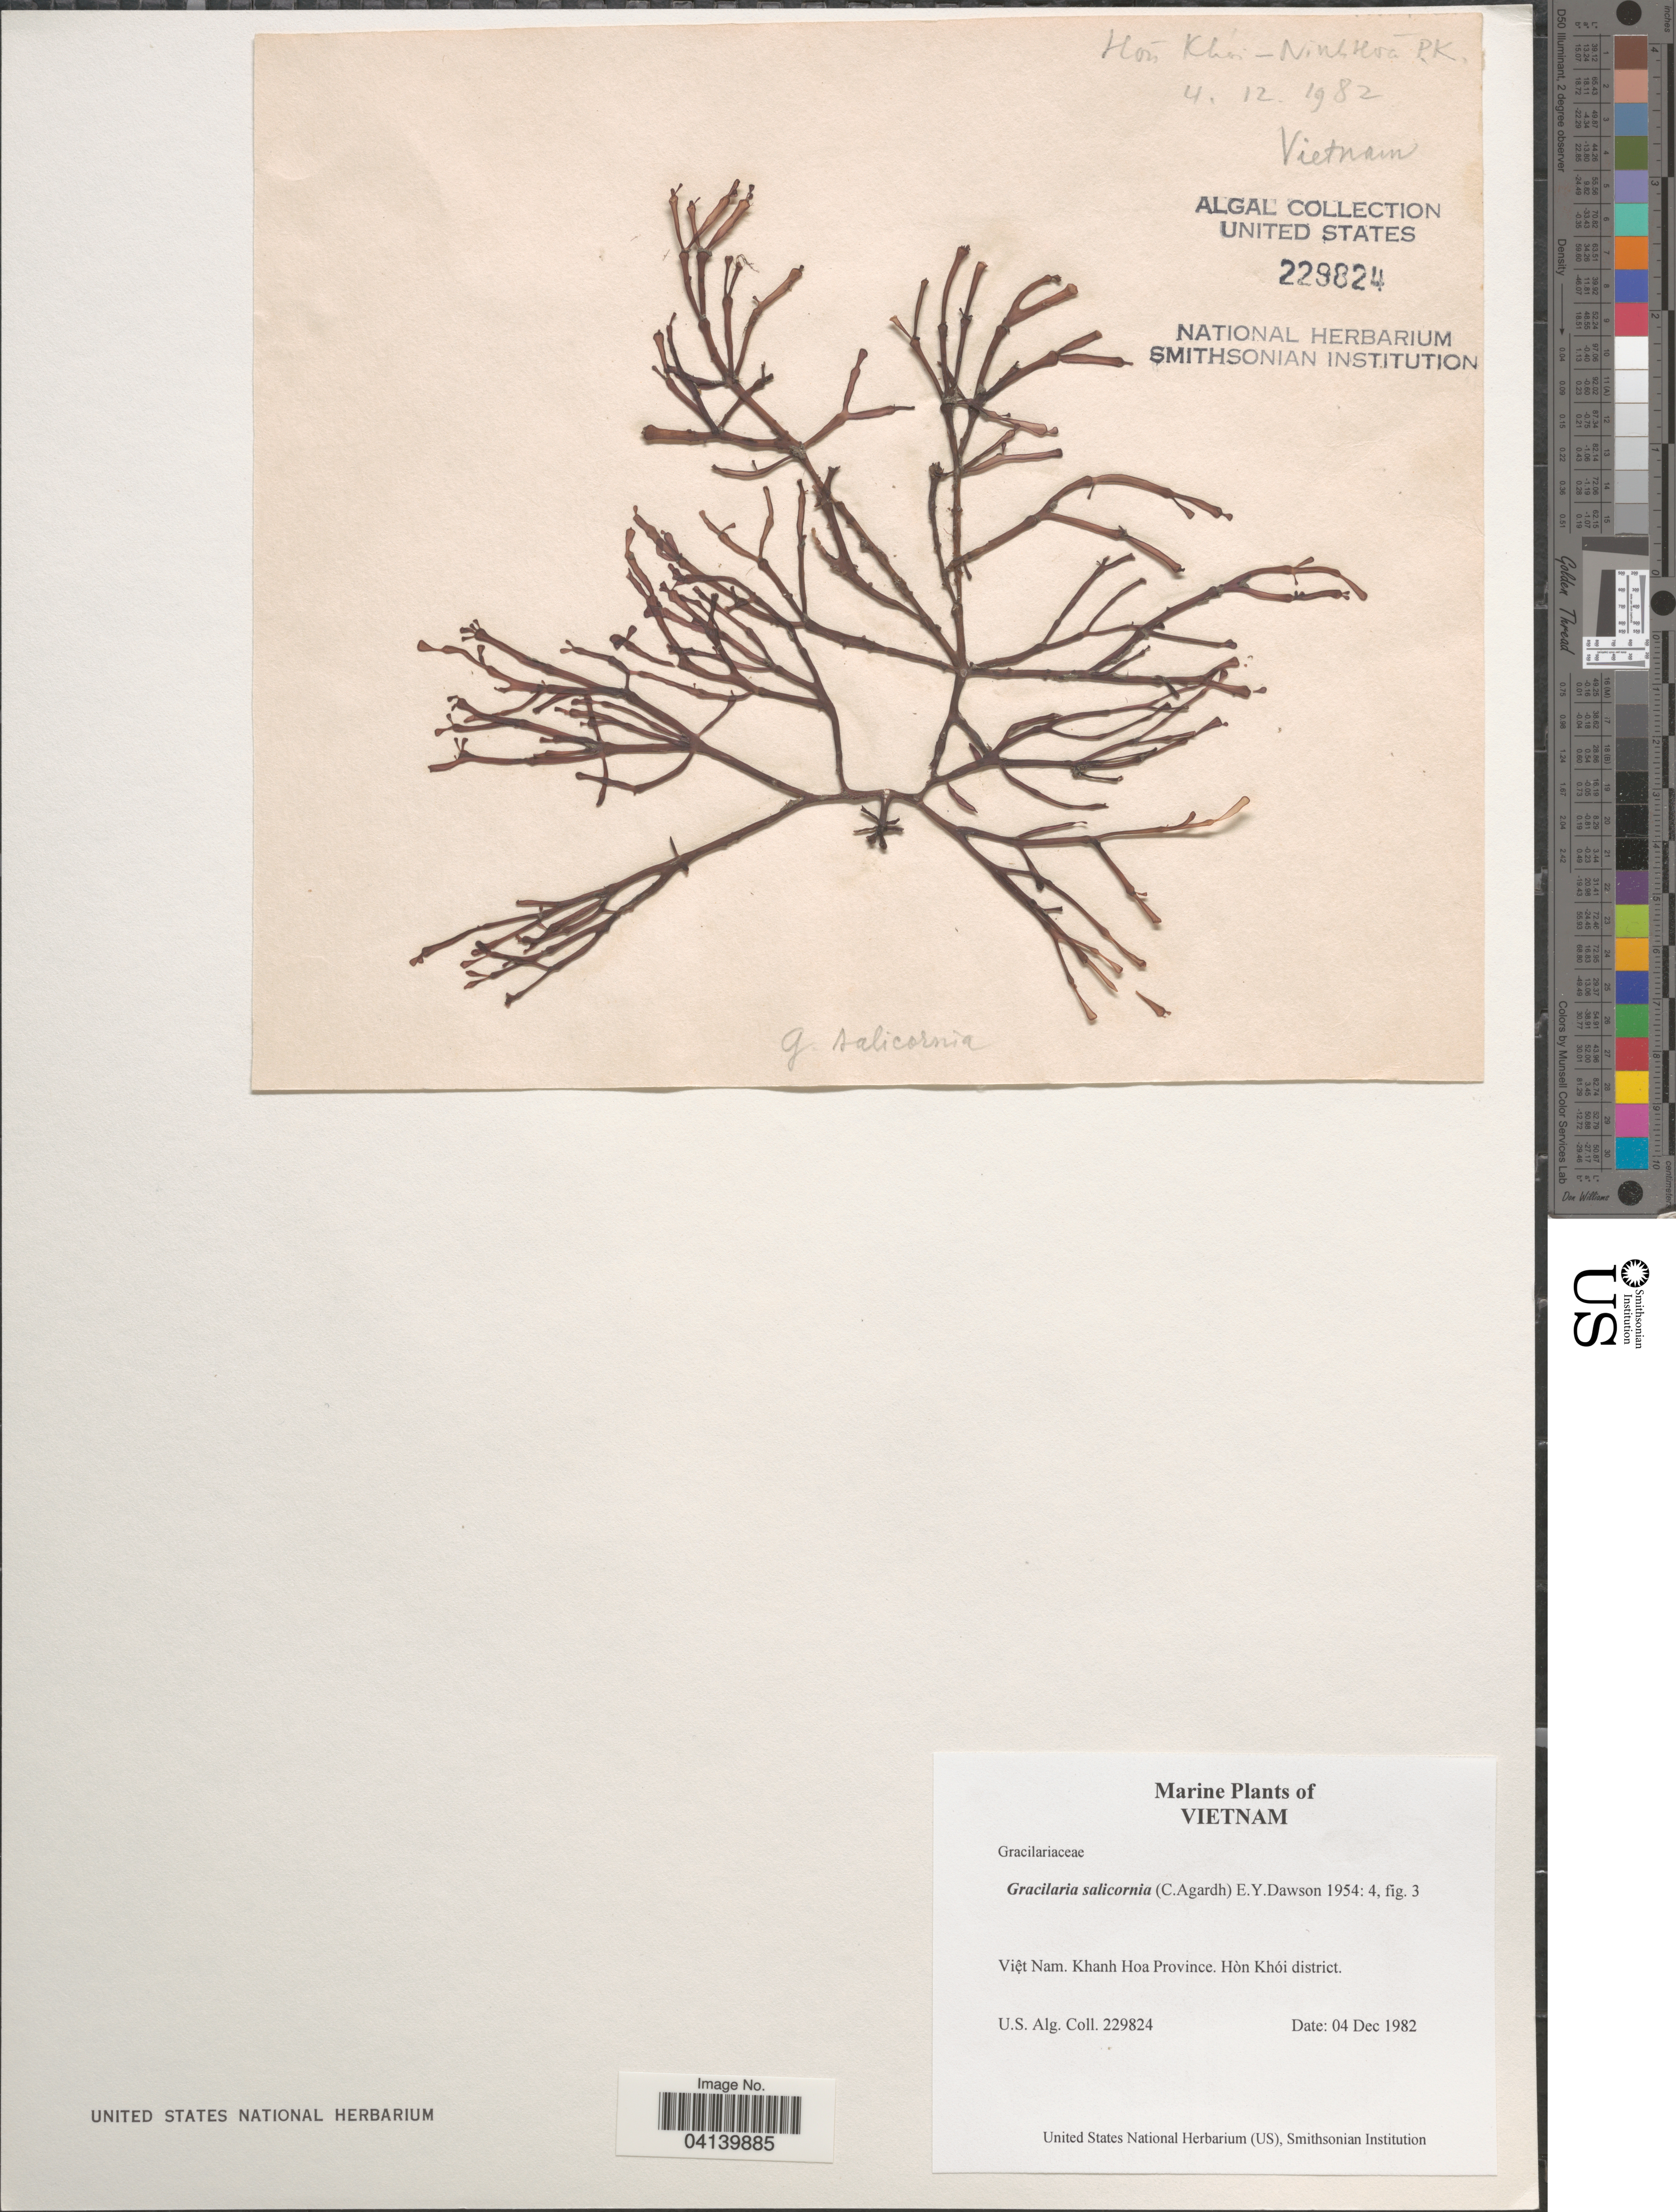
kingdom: Plantae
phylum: Rhodophyta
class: Florideophyceae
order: Gracilariales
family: Gracilariaceae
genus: Gracilaria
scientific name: Gracilaria salicornia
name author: (C. Agardh) E.Y. Dawson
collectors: U. S. Alg.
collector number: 229824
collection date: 1982-12-04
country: Vietnam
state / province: Khanh Hoa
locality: Hòn Khói district.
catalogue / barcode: US 229824